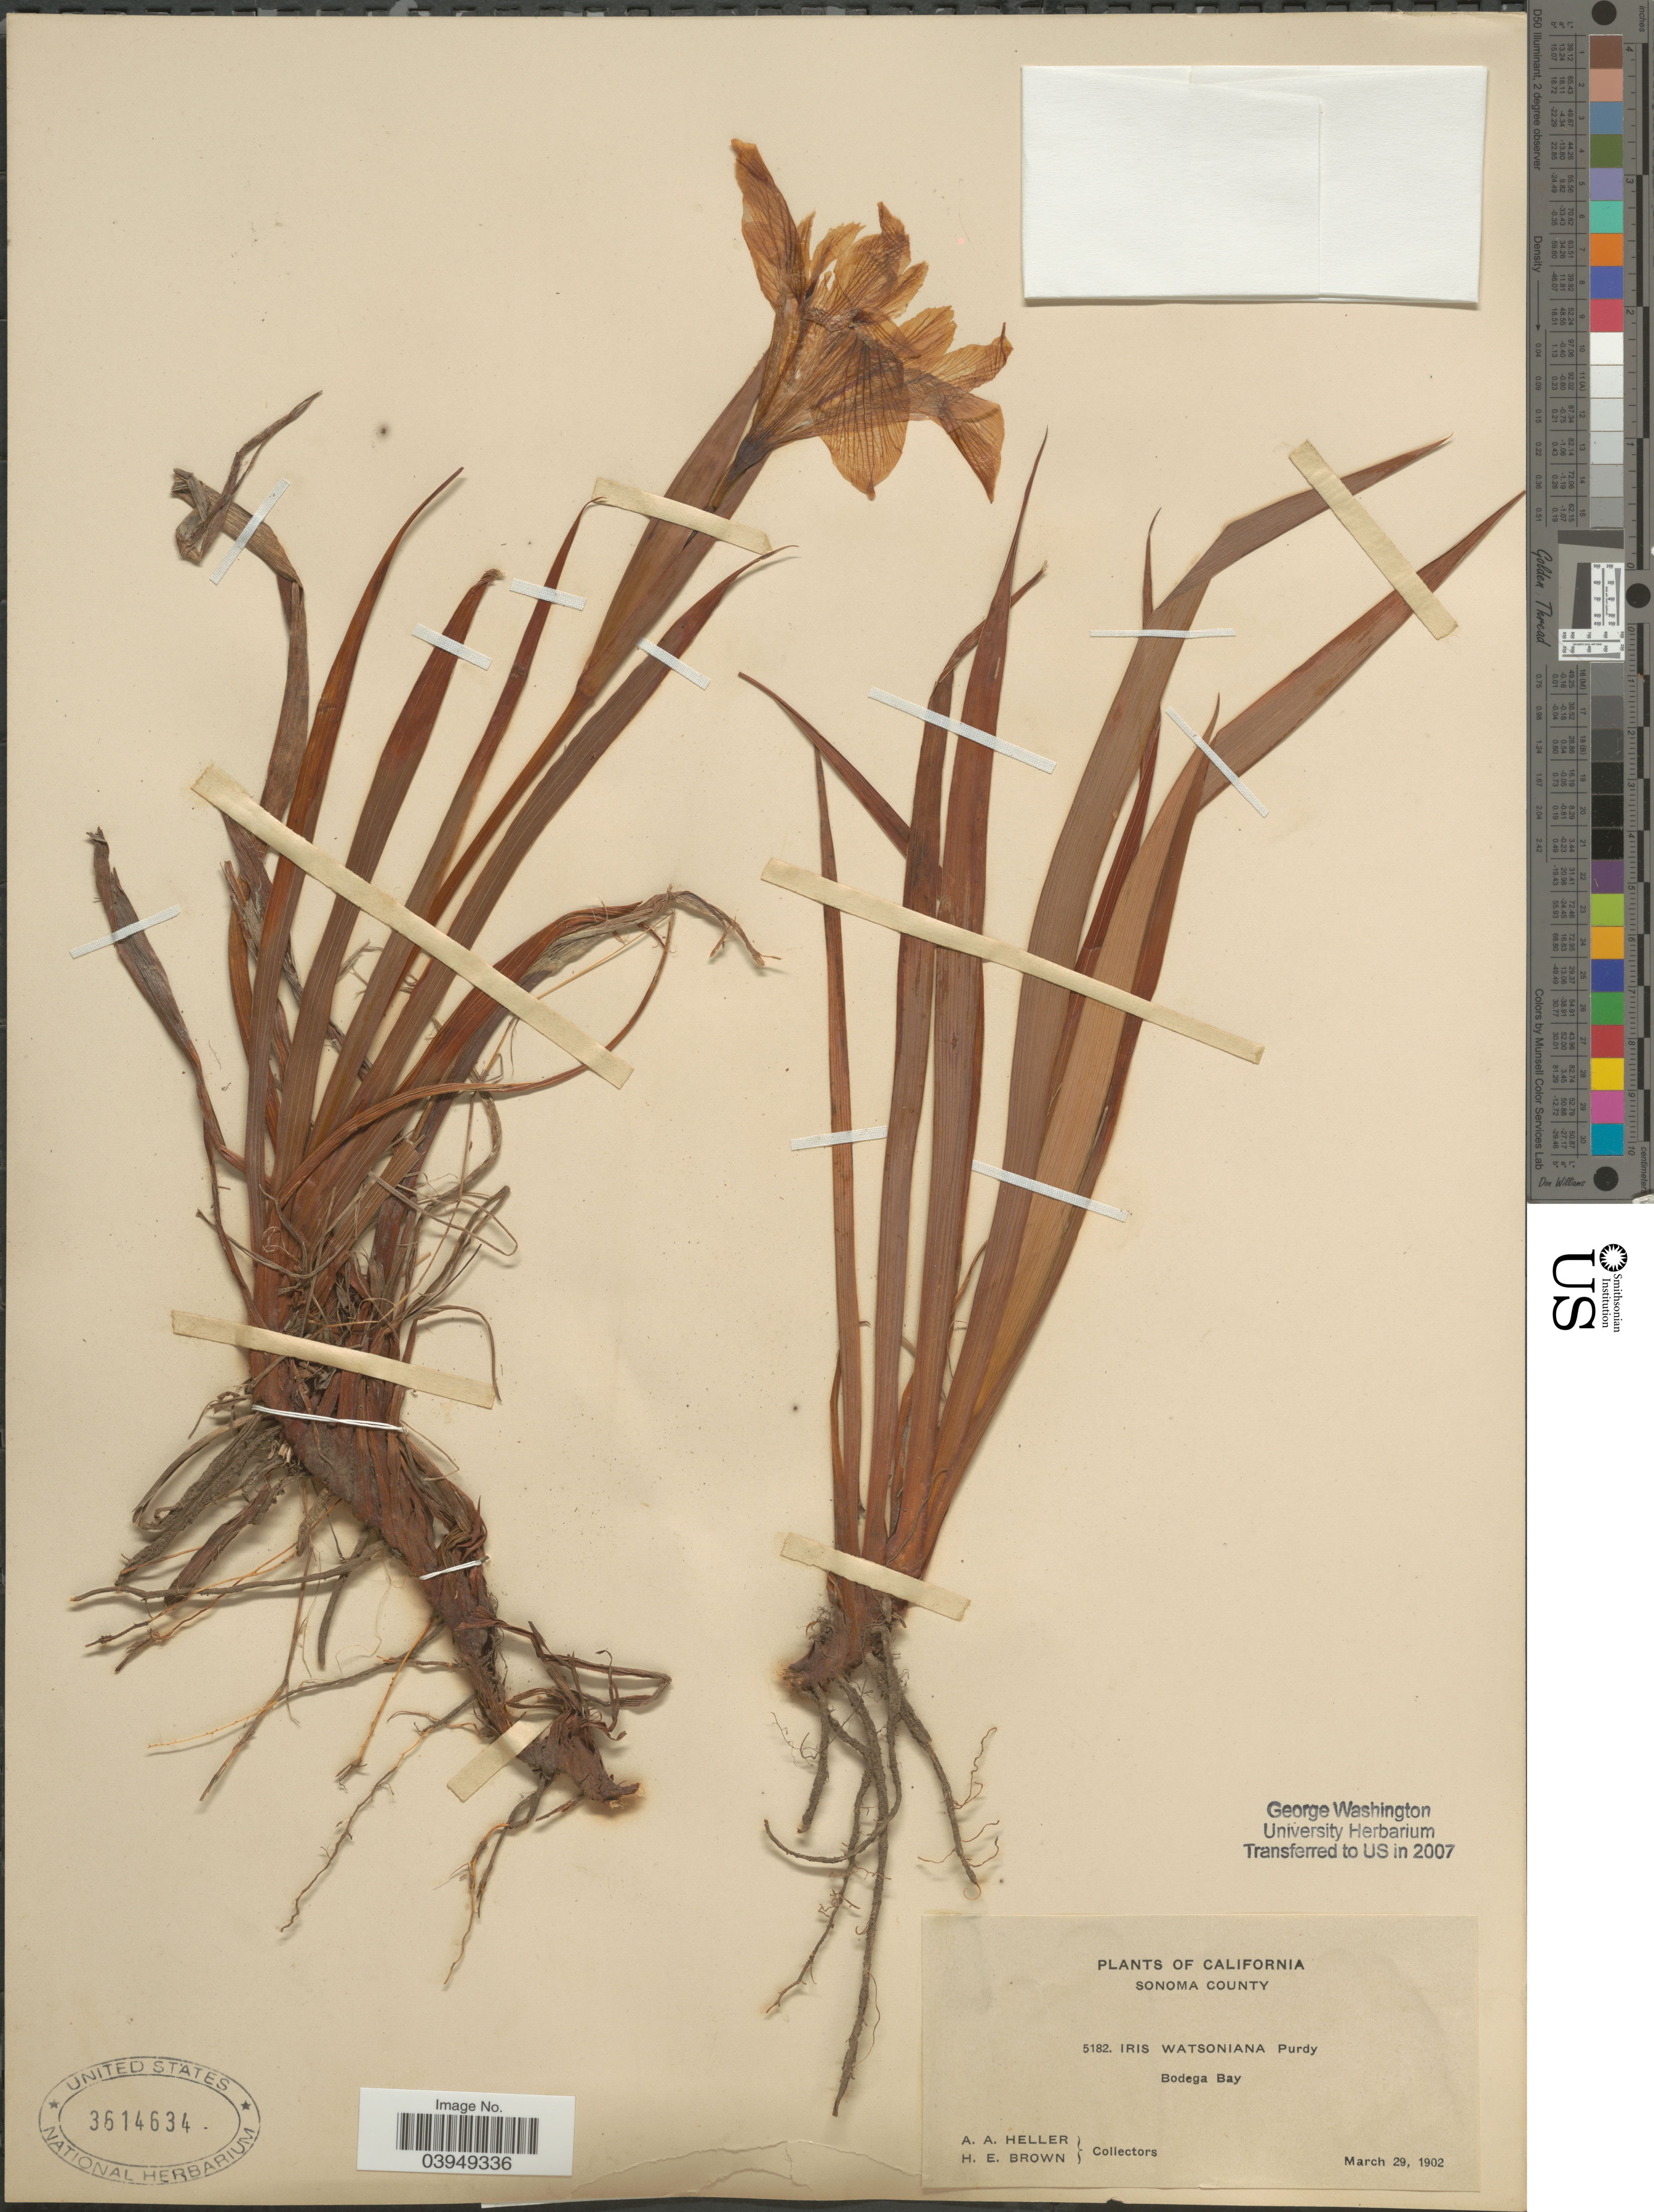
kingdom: Plantae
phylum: Tracheophyta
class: Liliopsida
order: Asparagales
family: Iridaceae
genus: Iris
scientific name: Iris watsoniana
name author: Purdy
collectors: A. A. Heller & H. E. Brown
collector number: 5182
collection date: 1902-03-29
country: United States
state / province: California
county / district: Sonoma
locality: Sonoma County. Bodega Bay.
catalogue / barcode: US 3614634